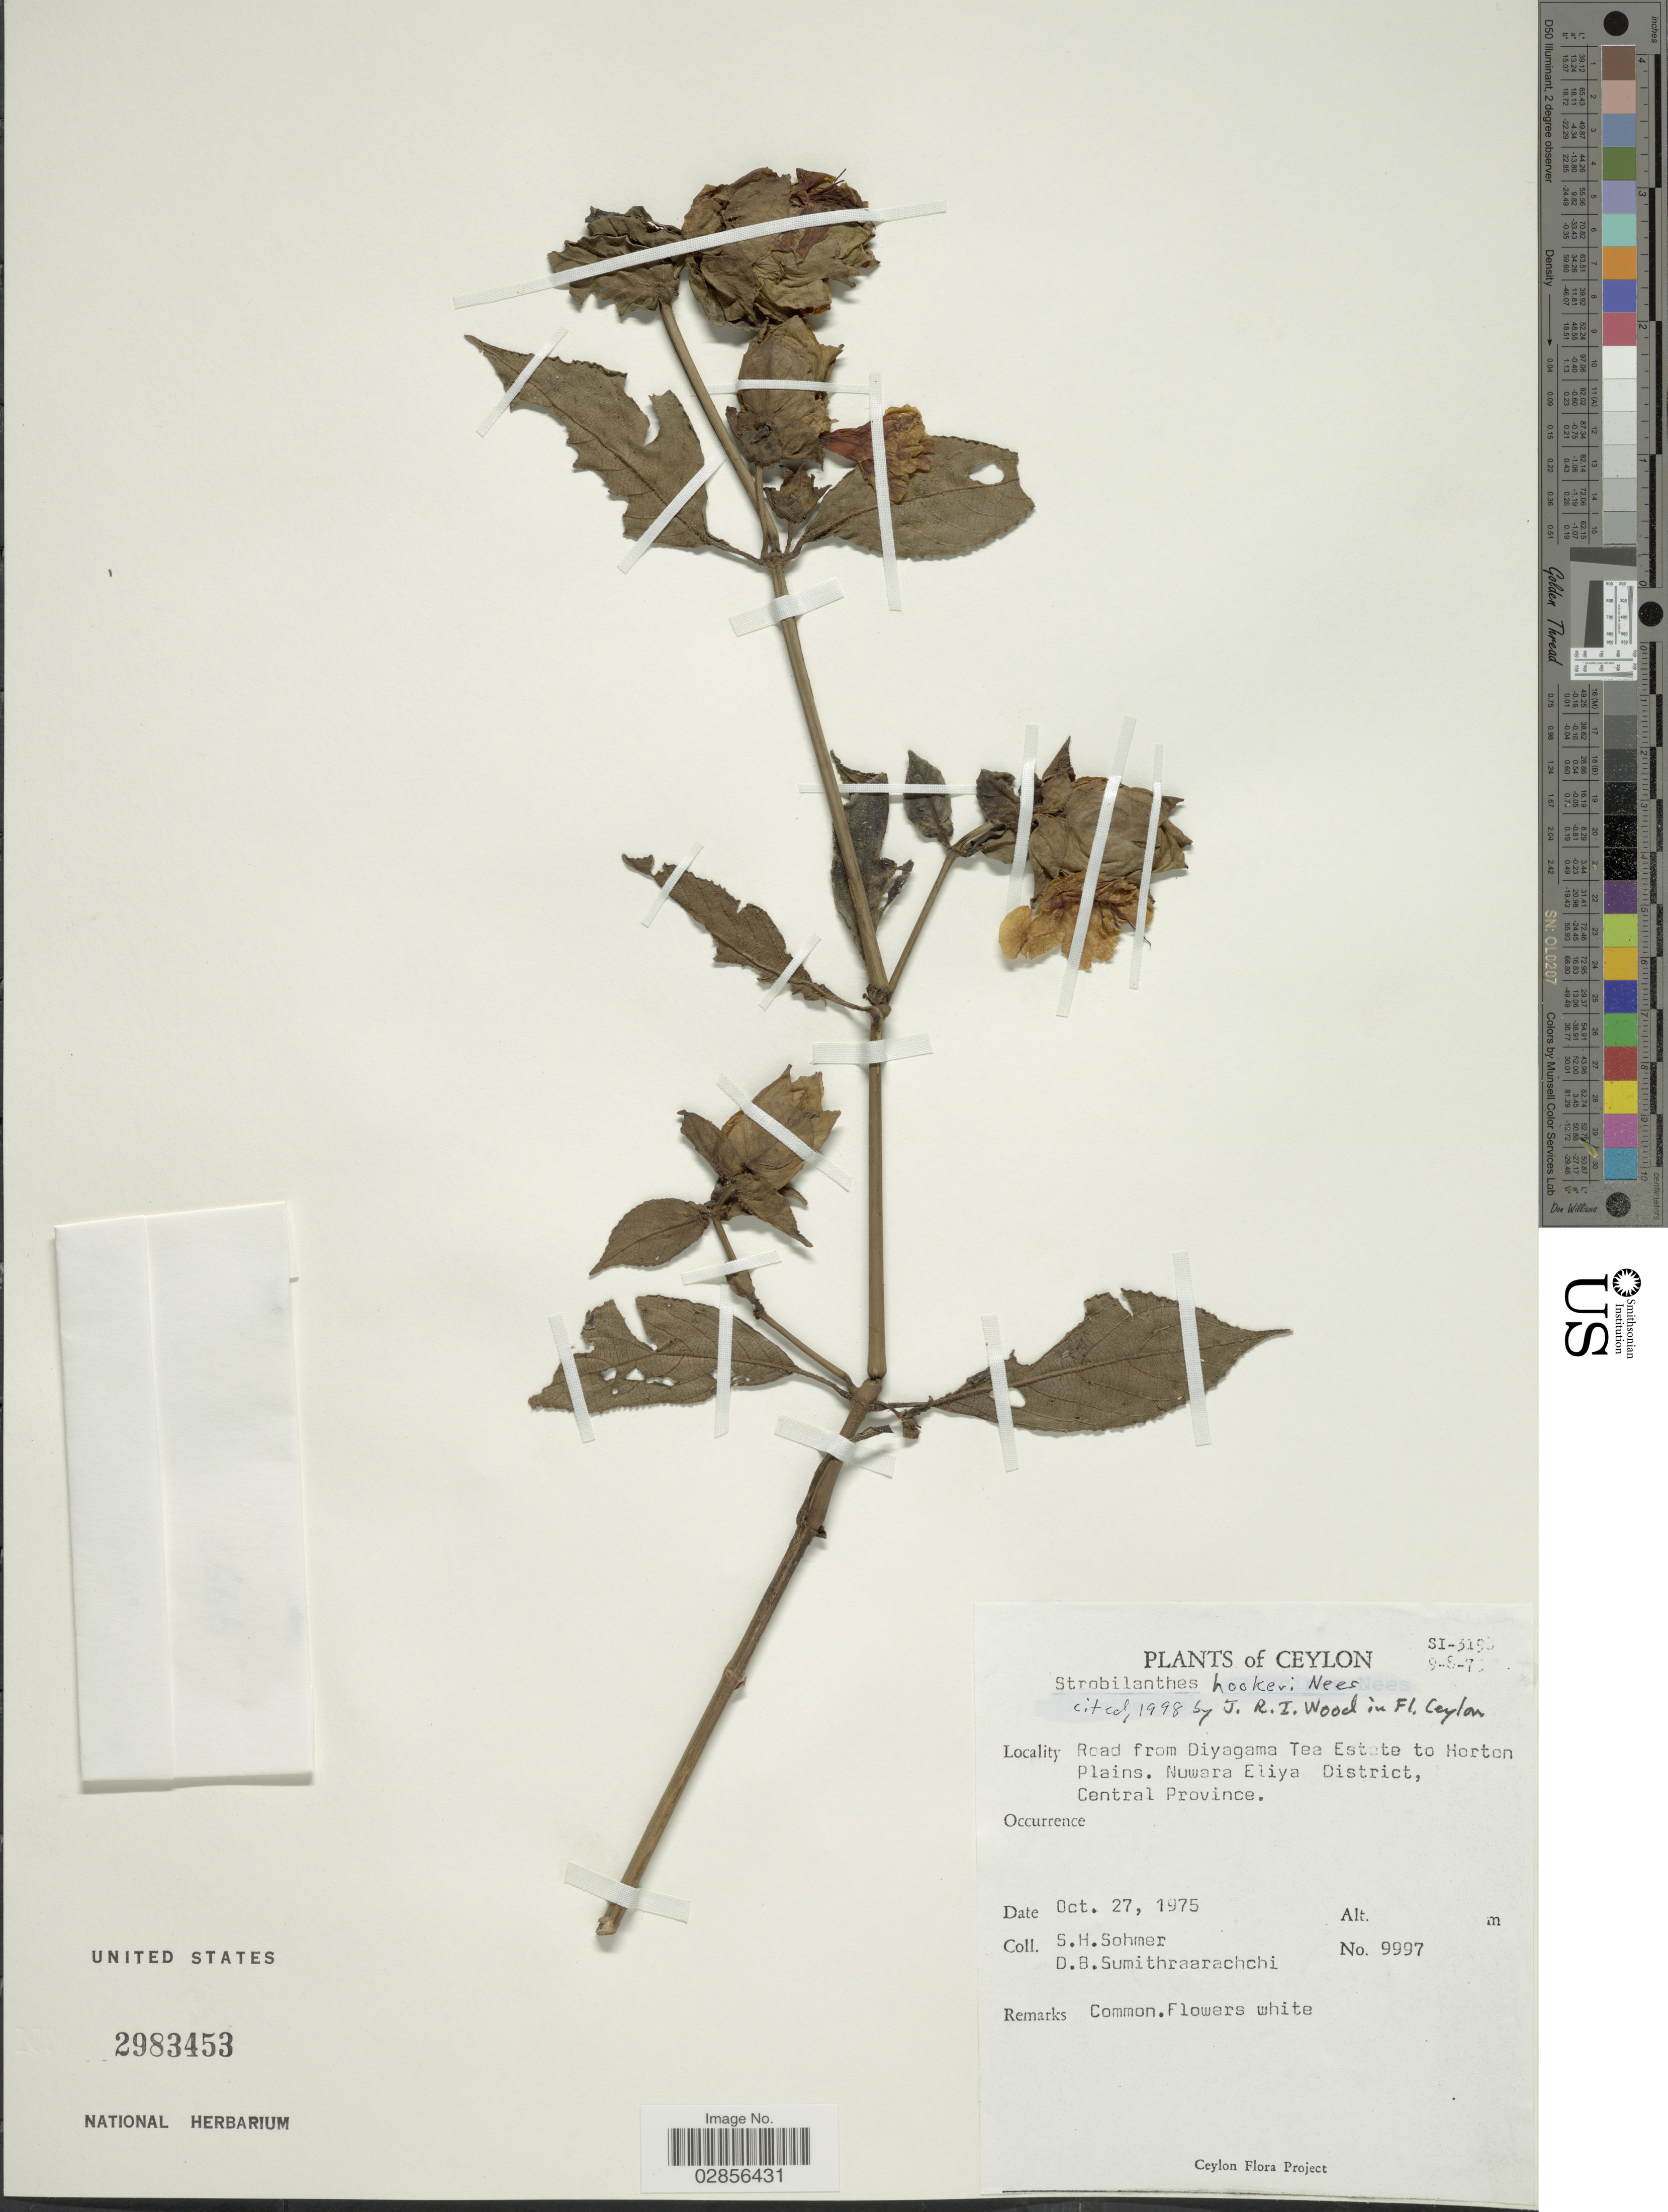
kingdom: Plantae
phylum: Tracheophyta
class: Magnoliopsida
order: Lamiales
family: Acanthaceae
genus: Strobilanthes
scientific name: Strobilanthes hookeri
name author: Nees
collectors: S. H. Sohmer & D. B. Sumithraarachchi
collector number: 9997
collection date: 1975-10-27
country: Sri Lanka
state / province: Central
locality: Ceylon. Road from Diyagama Tea Estate to Horton Plains. Nuwara Eliya District.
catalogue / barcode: US 2983453